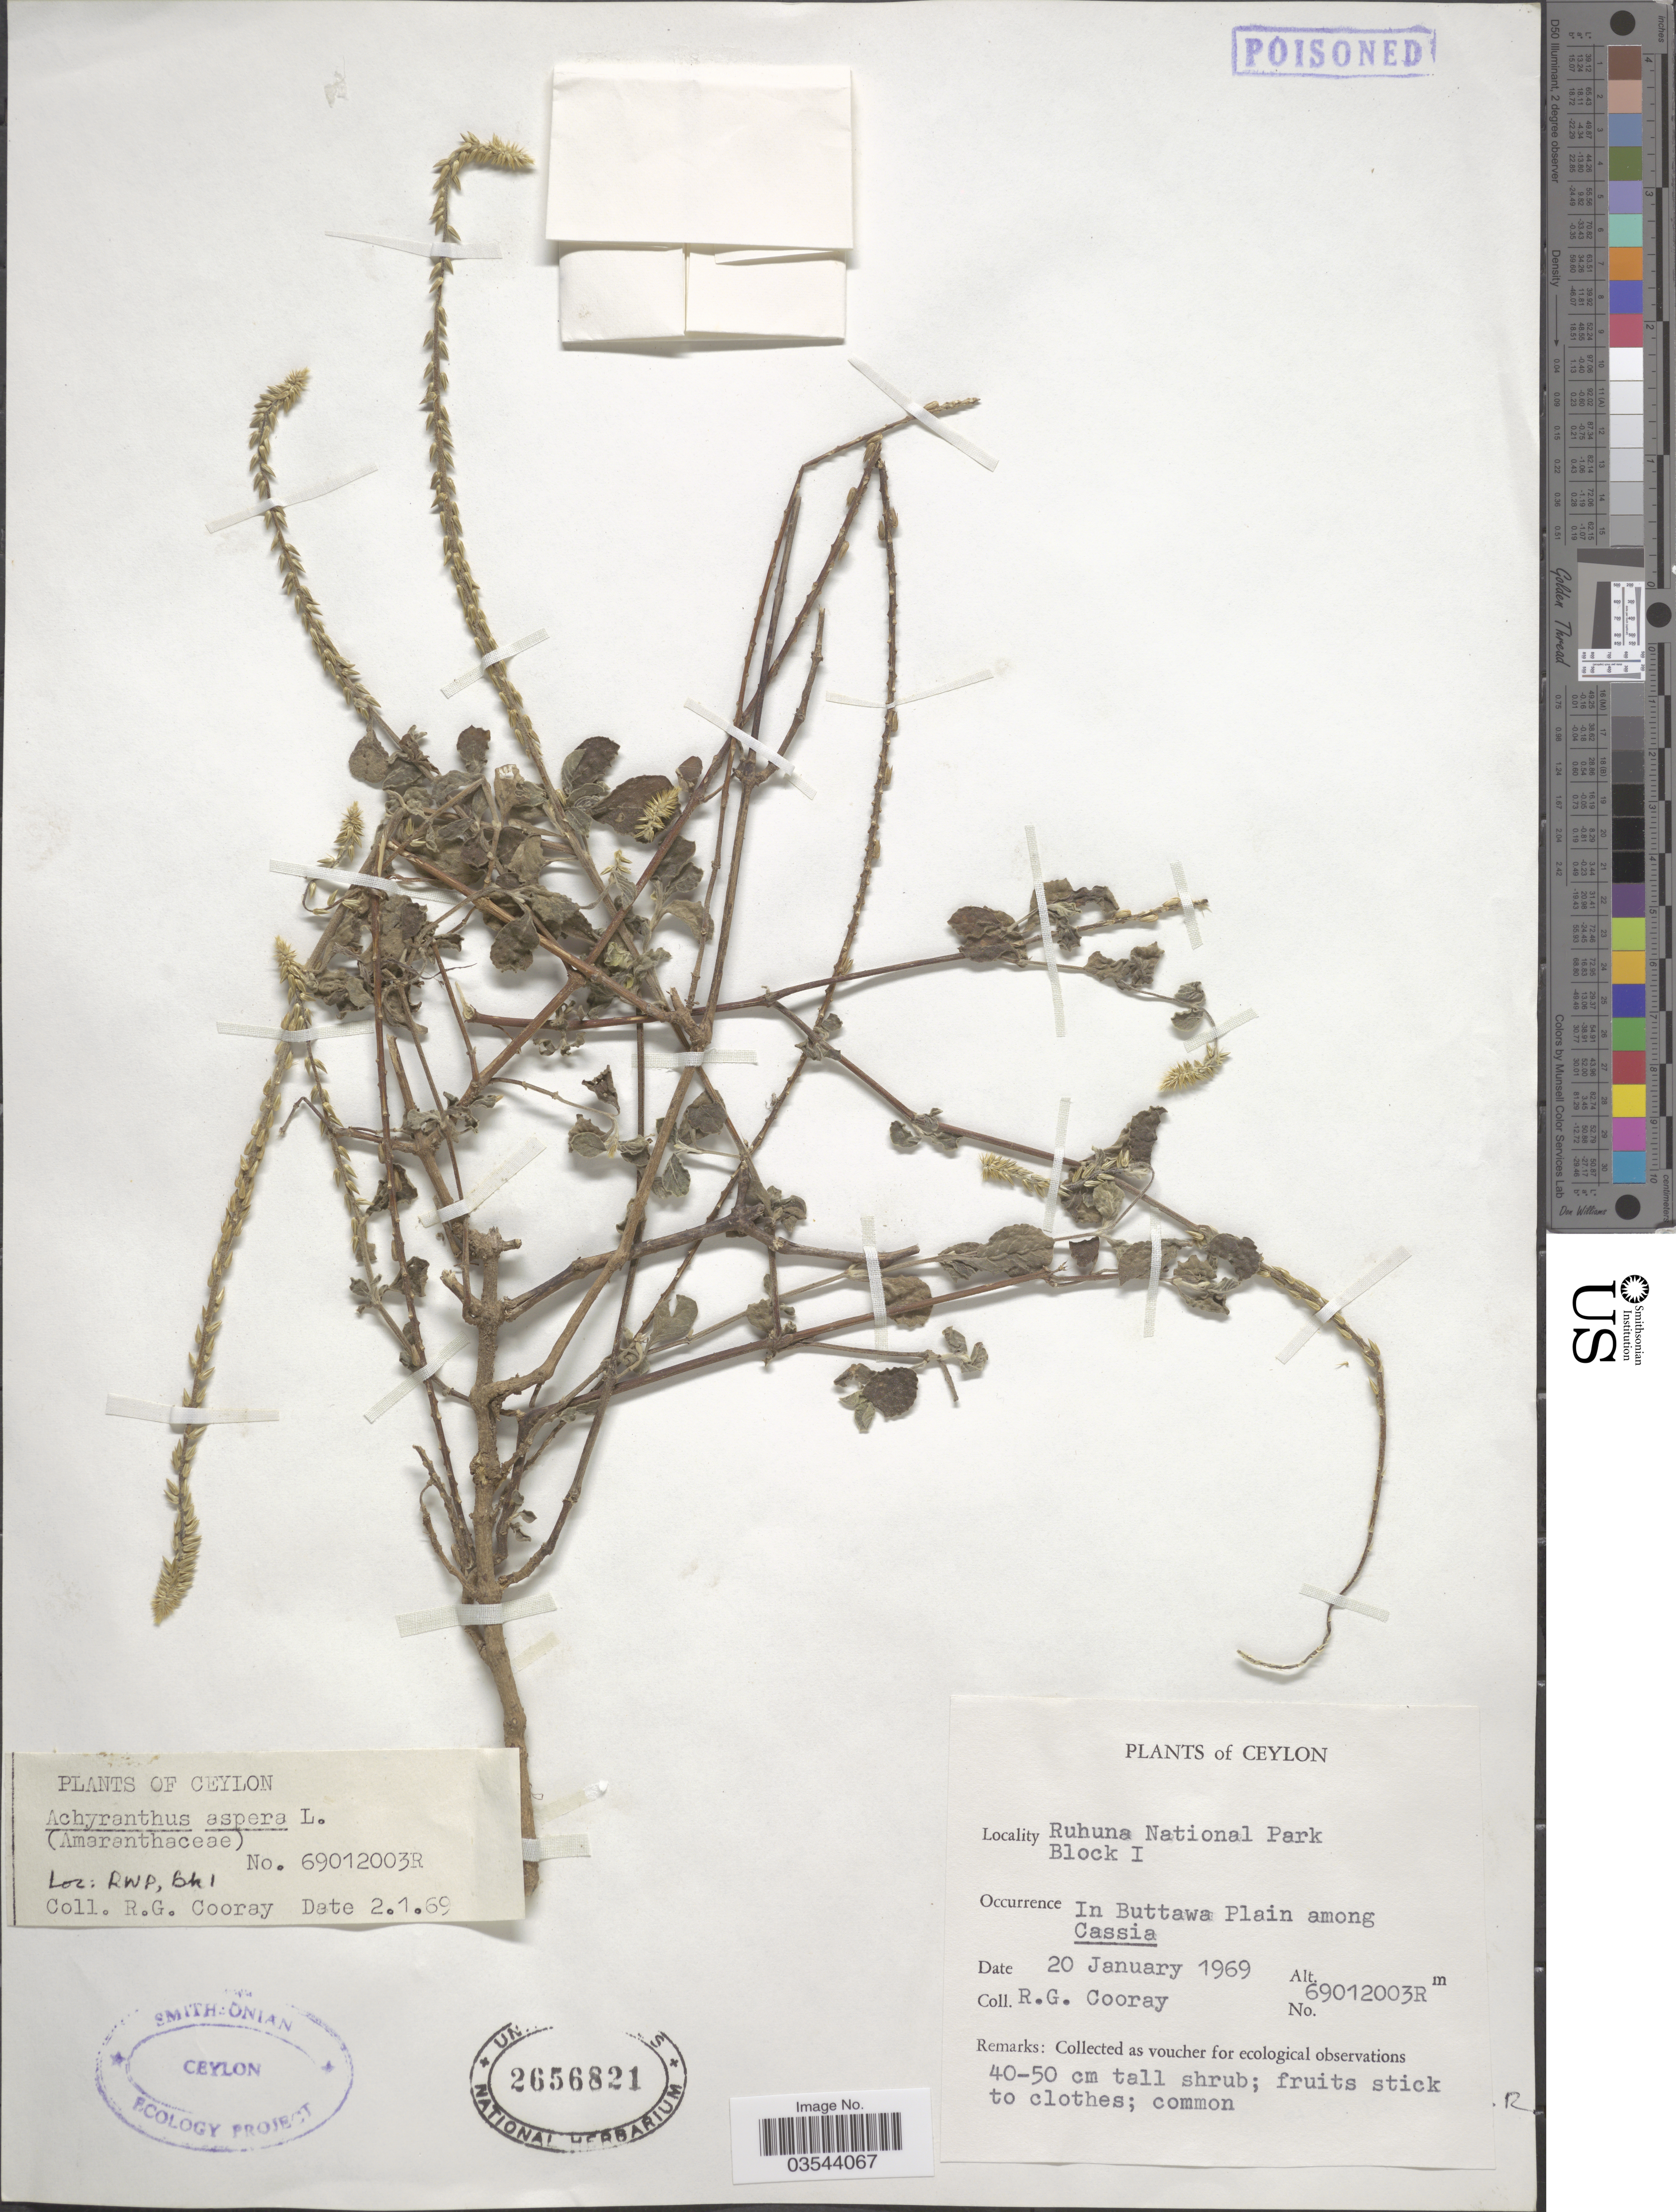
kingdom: Plantae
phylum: Tracheophyta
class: Magnoliopsida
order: Caryophyllales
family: Amaranthaceae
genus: Achyranthes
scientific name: Achyranthes aspera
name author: L.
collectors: R. Cooray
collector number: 69012003R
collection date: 1969-01-20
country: Sri Lanka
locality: Ceylon. Ruhuna National Park. Block 1. In Buttawa Plain.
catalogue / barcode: US 2656821